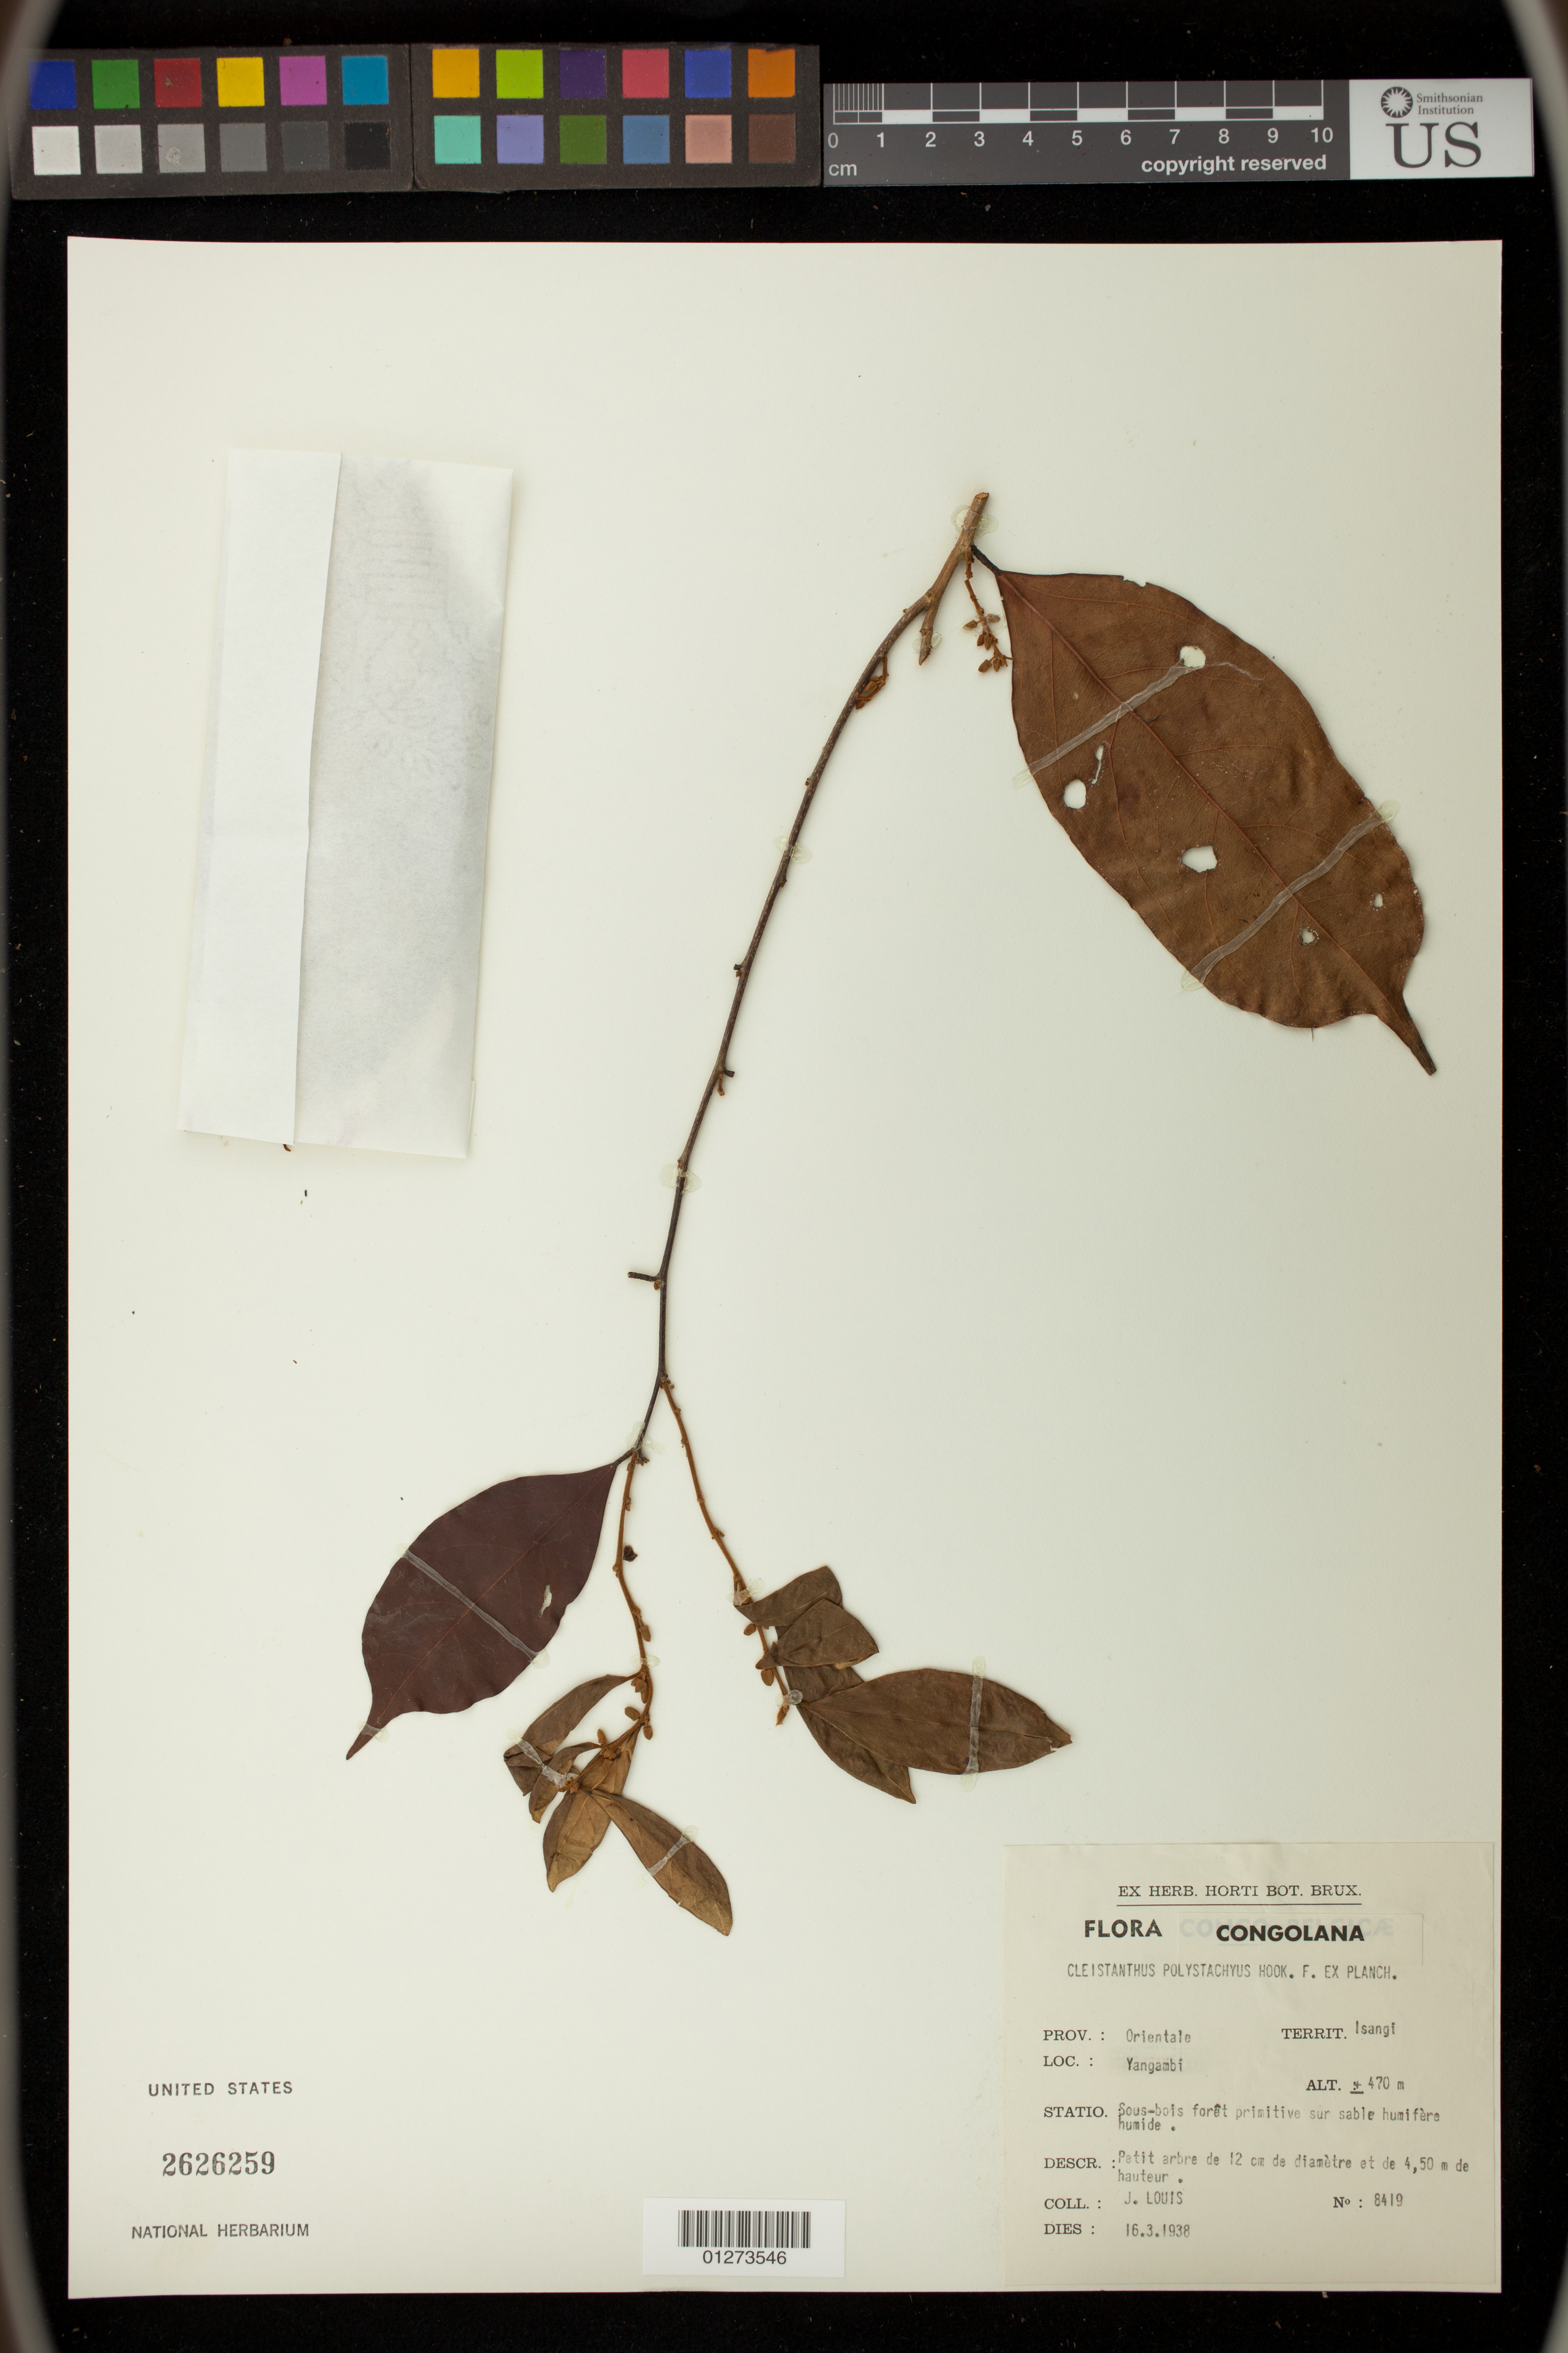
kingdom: Plantae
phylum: Tracheophyta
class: Magnoliopsida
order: Malpighiales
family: Phyllanthaceae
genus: Cleistanthus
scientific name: Cleistanthus polystachyus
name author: Hook. f. ex Planch.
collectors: J. Louis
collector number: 8419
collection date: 1938-03-16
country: Congo, Democratic Republic of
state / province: Tshopo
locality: Prov.: Orientale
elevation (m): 470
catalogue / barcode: US 2626259